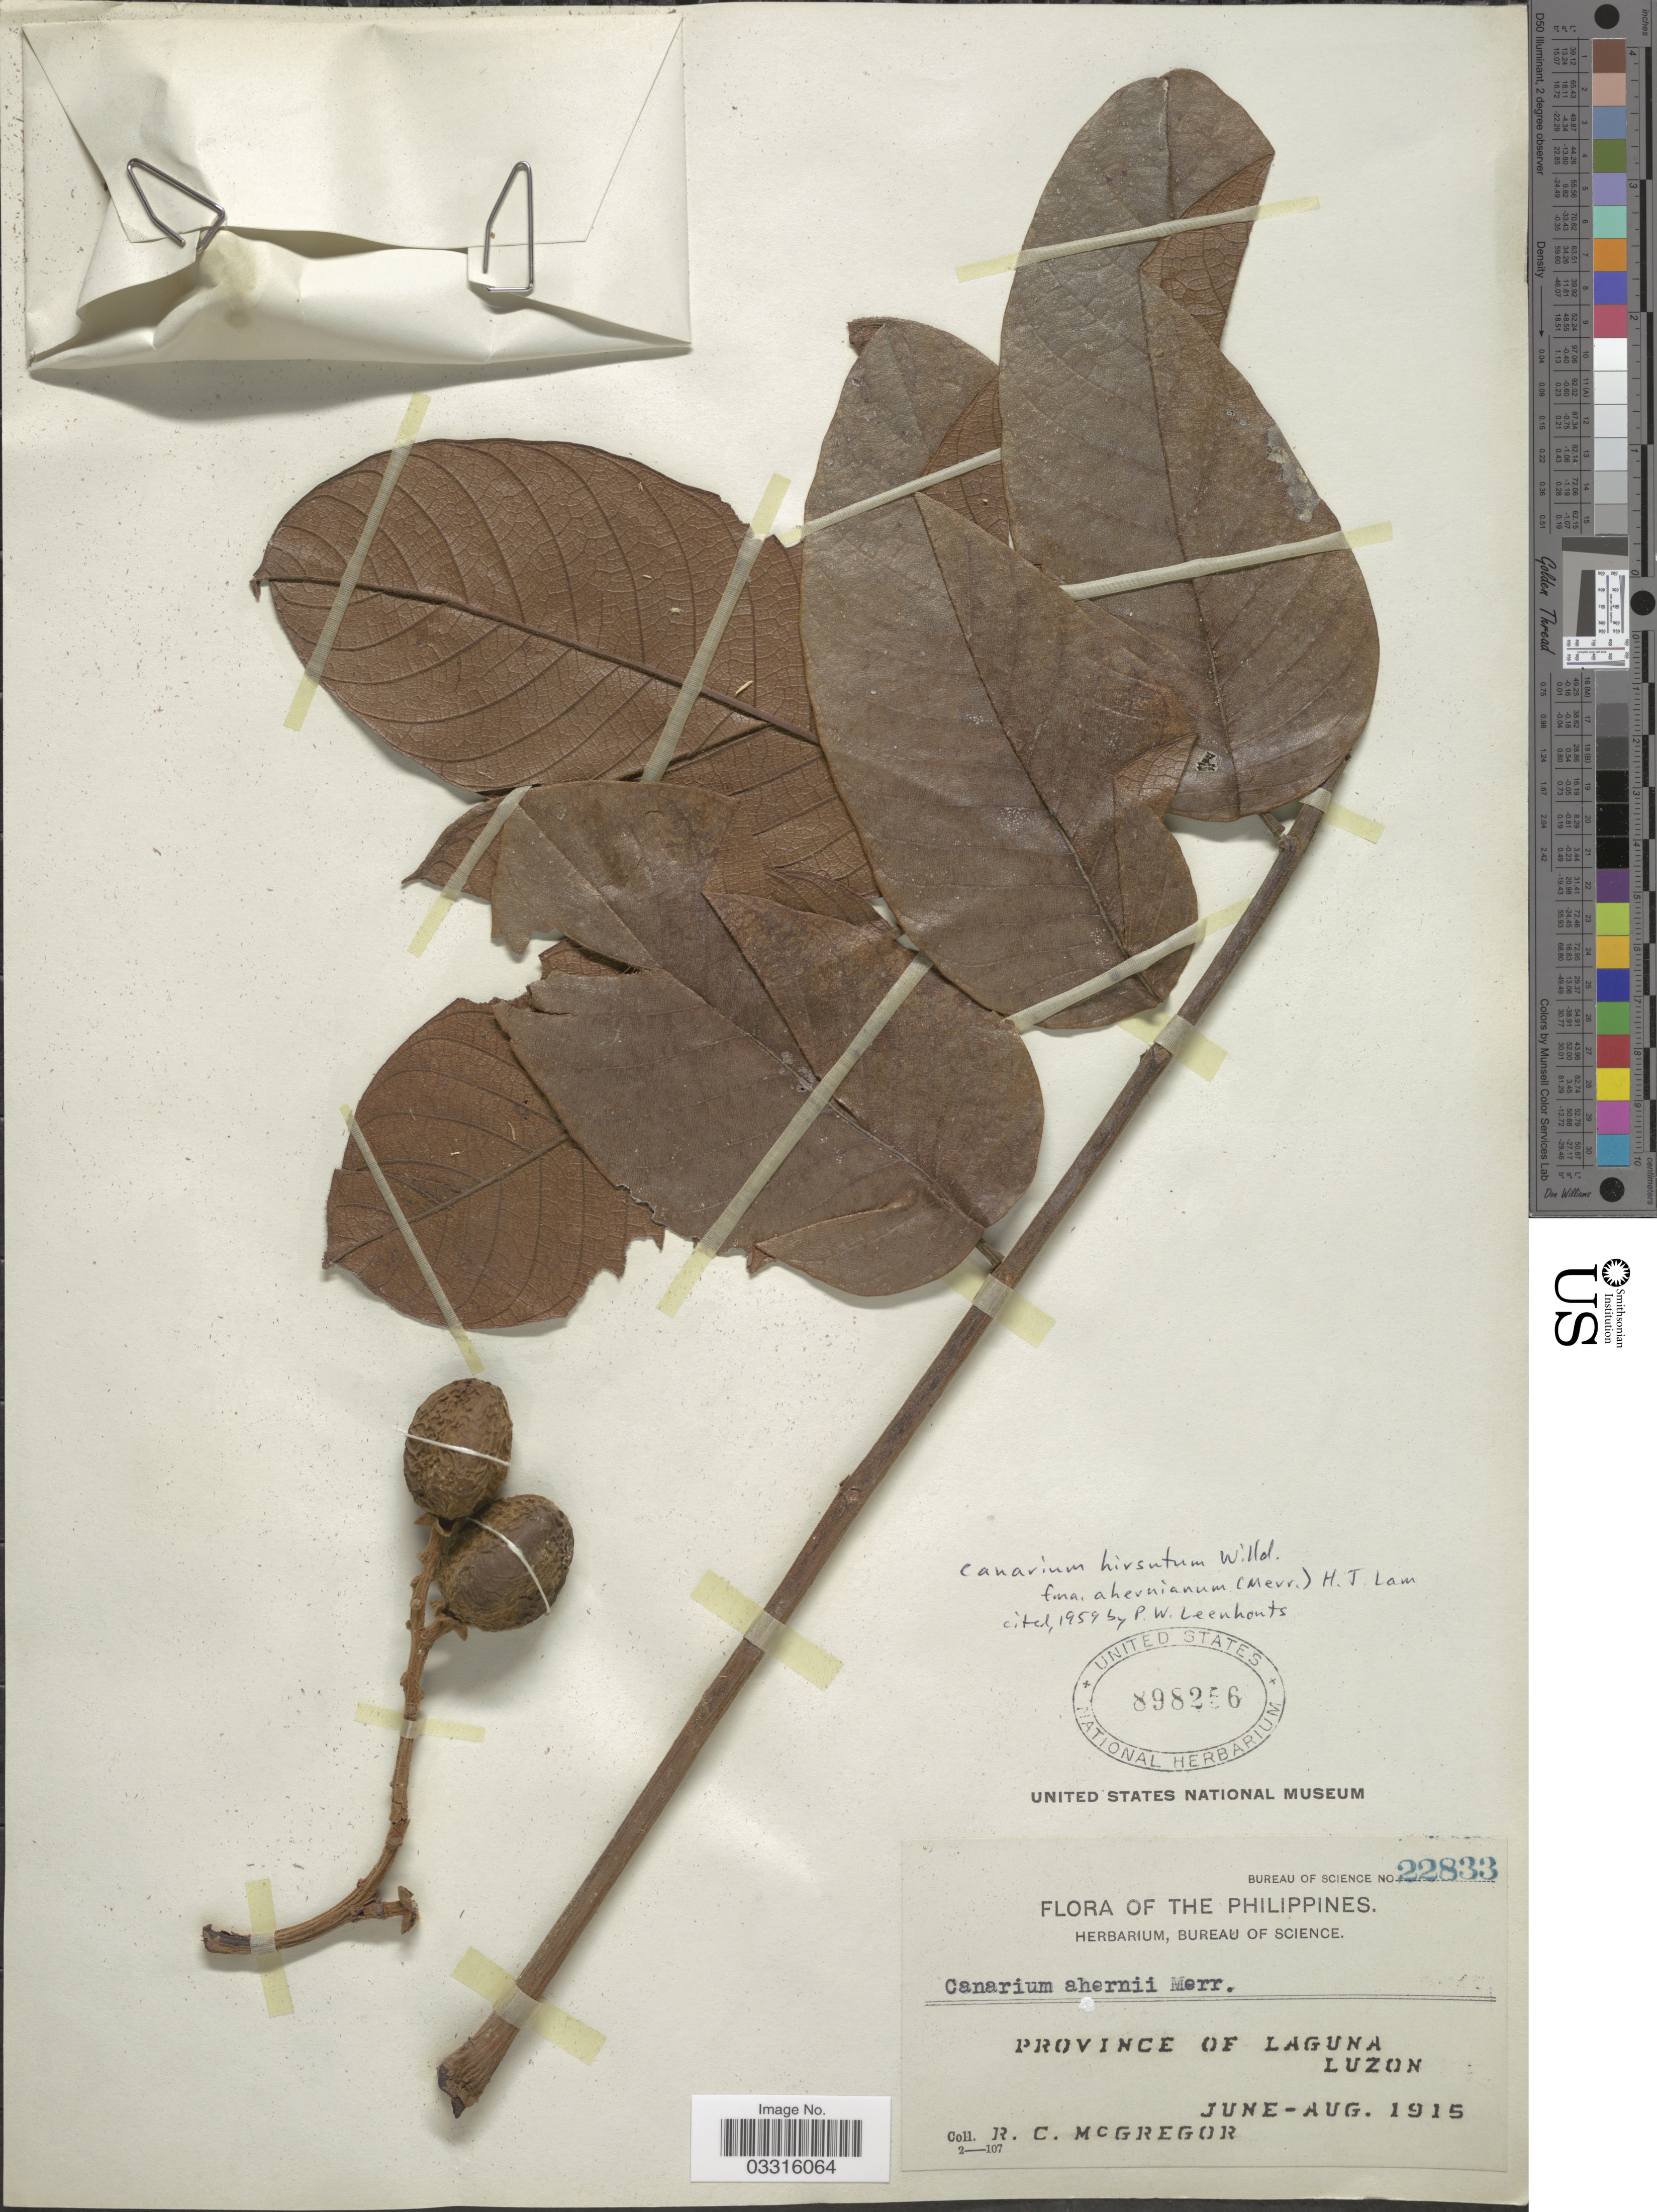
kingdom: Plantae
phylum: Tracheophyta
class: Magnoliopsida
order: Sapindales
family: Burseraceae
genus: Canarium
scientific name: Canarium hirsutum f. ahernianum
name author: Willd.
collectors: R. C. McGregor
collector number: Bureau of Science 22833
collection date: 1915-06/1915-08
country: Philippines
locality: Province of Laguna, Luzon.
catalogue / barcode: US 898256